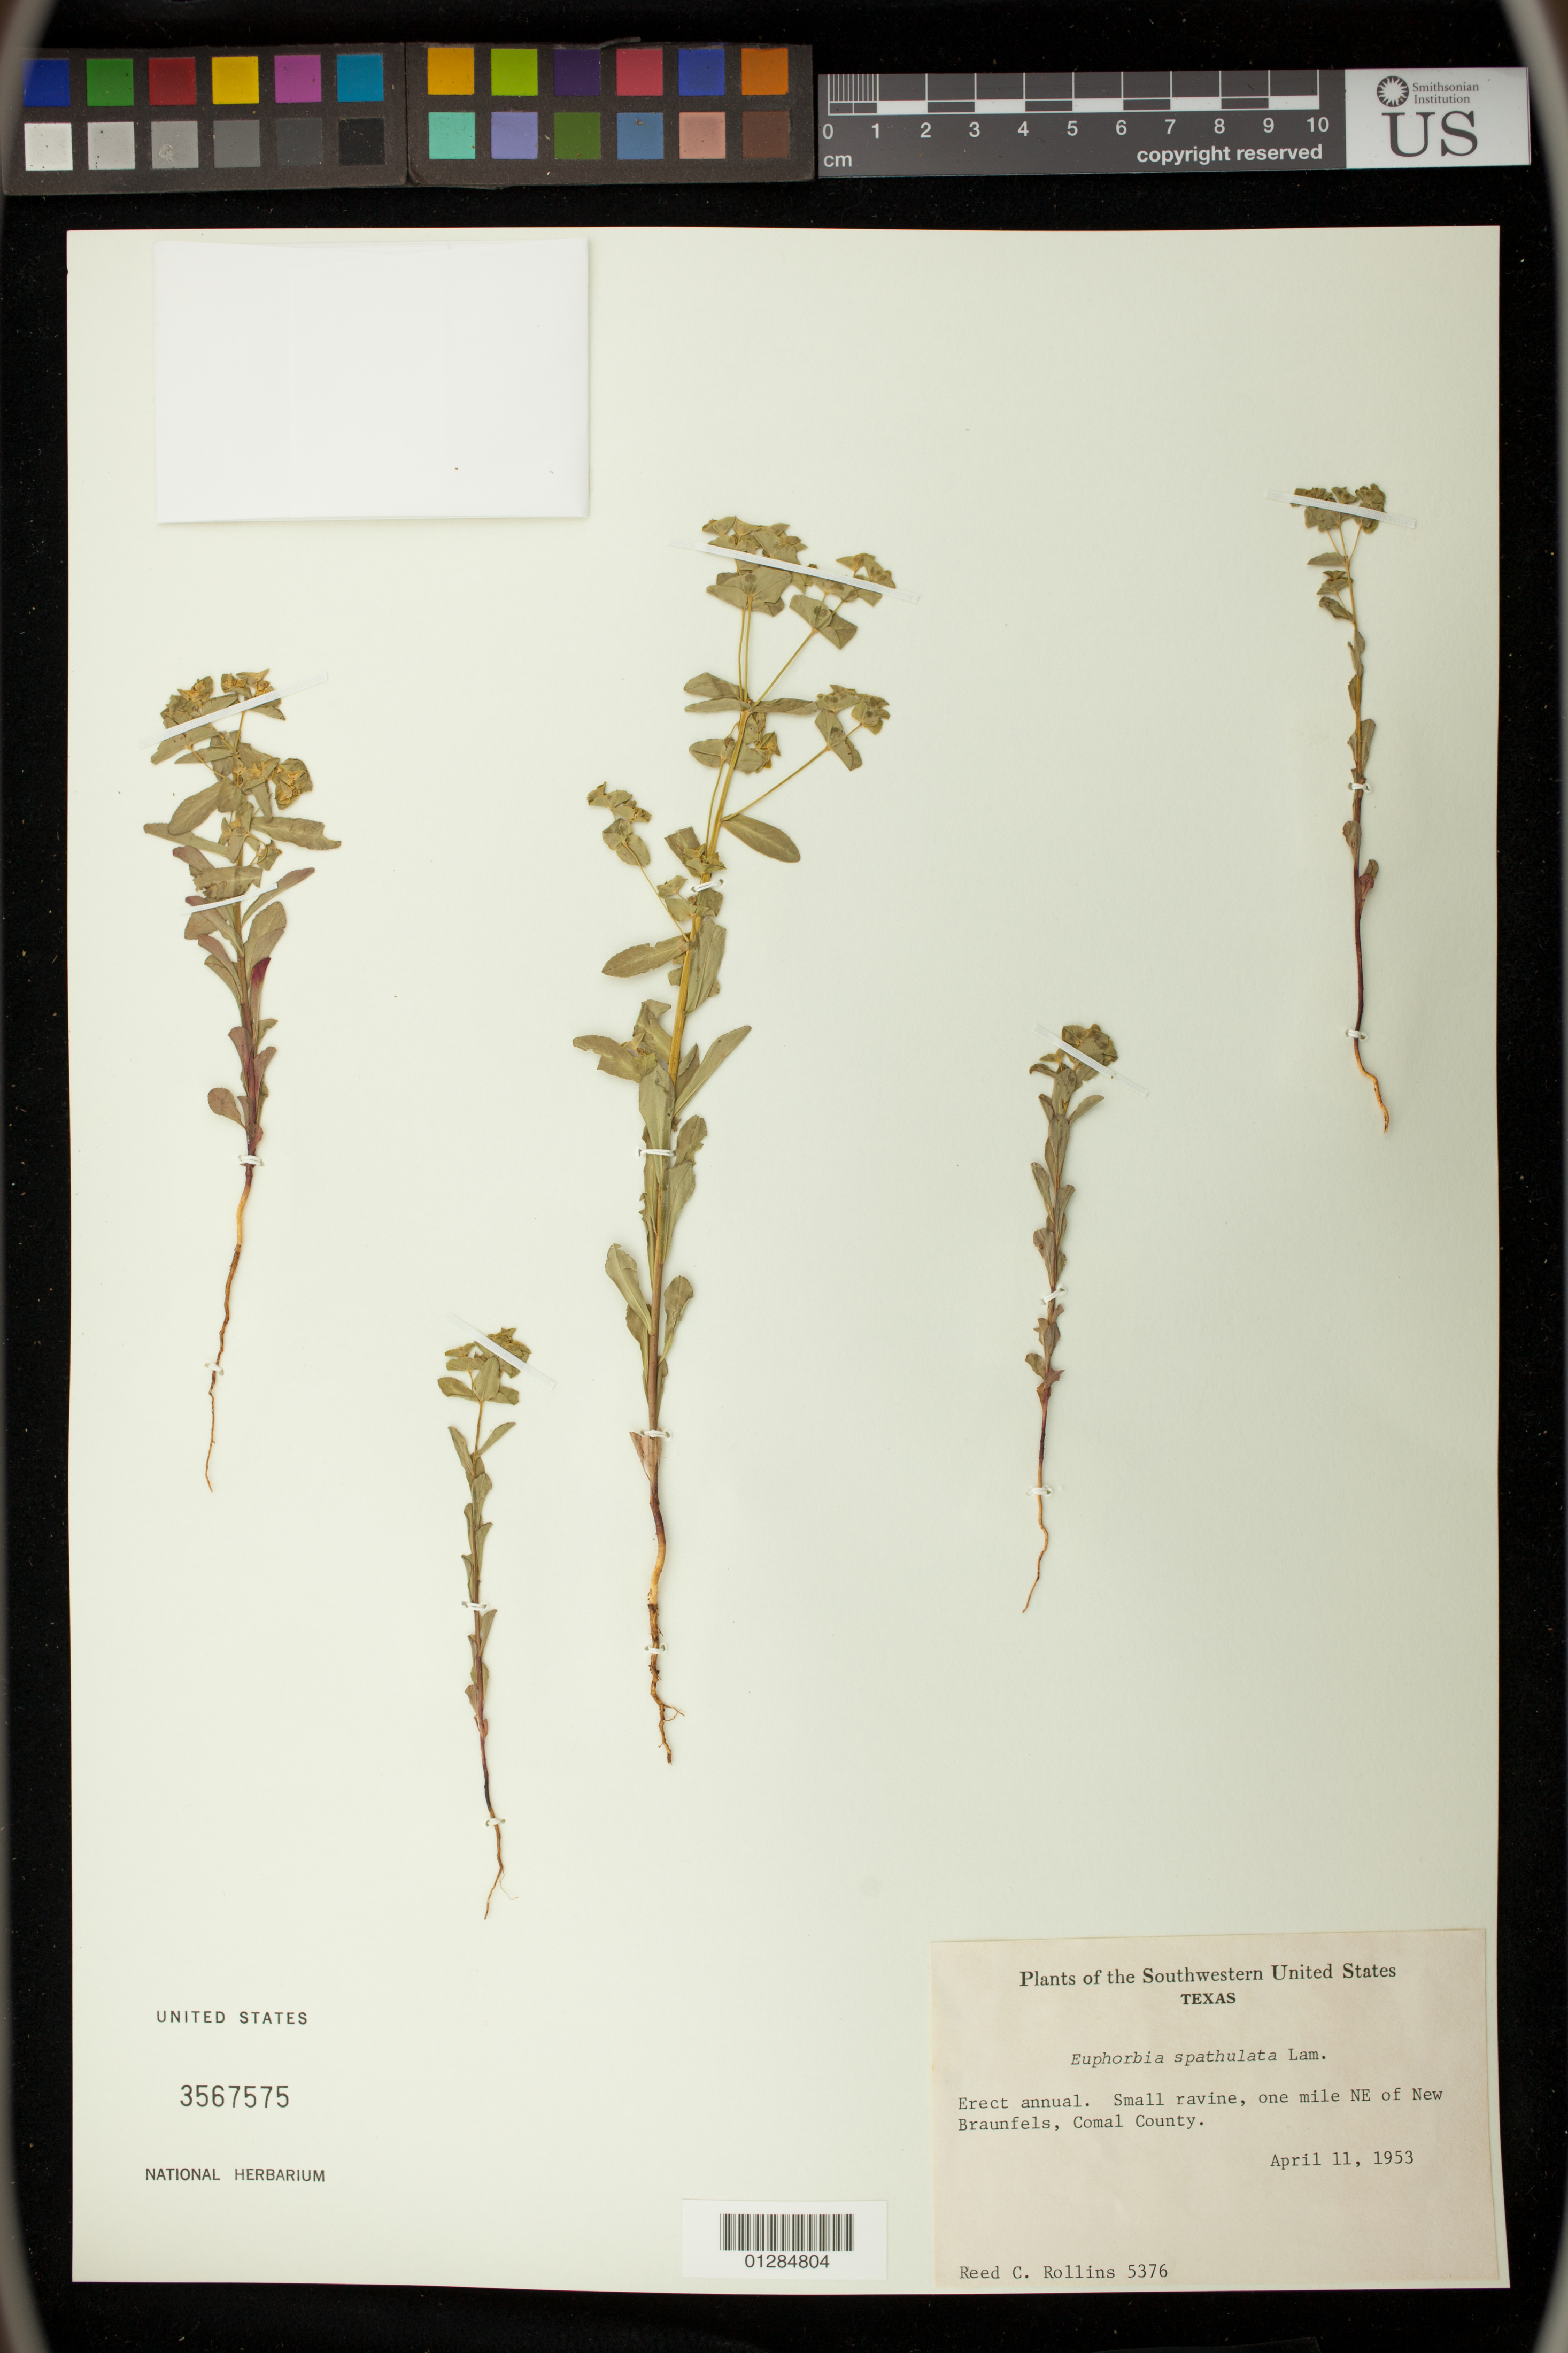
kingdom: Plantae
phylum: Tracheophyta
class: Magnoliopsida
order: Malpighiales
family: Euphorbiaceae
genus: Euphorbia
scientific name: Euphorbia spathulata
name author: Lam.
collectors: R. C. Rollins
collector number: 5376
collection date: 1953-04-11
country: United States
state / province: Texas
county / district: Comal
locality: one mile NE of New Braunfels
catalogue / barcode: US 3567575